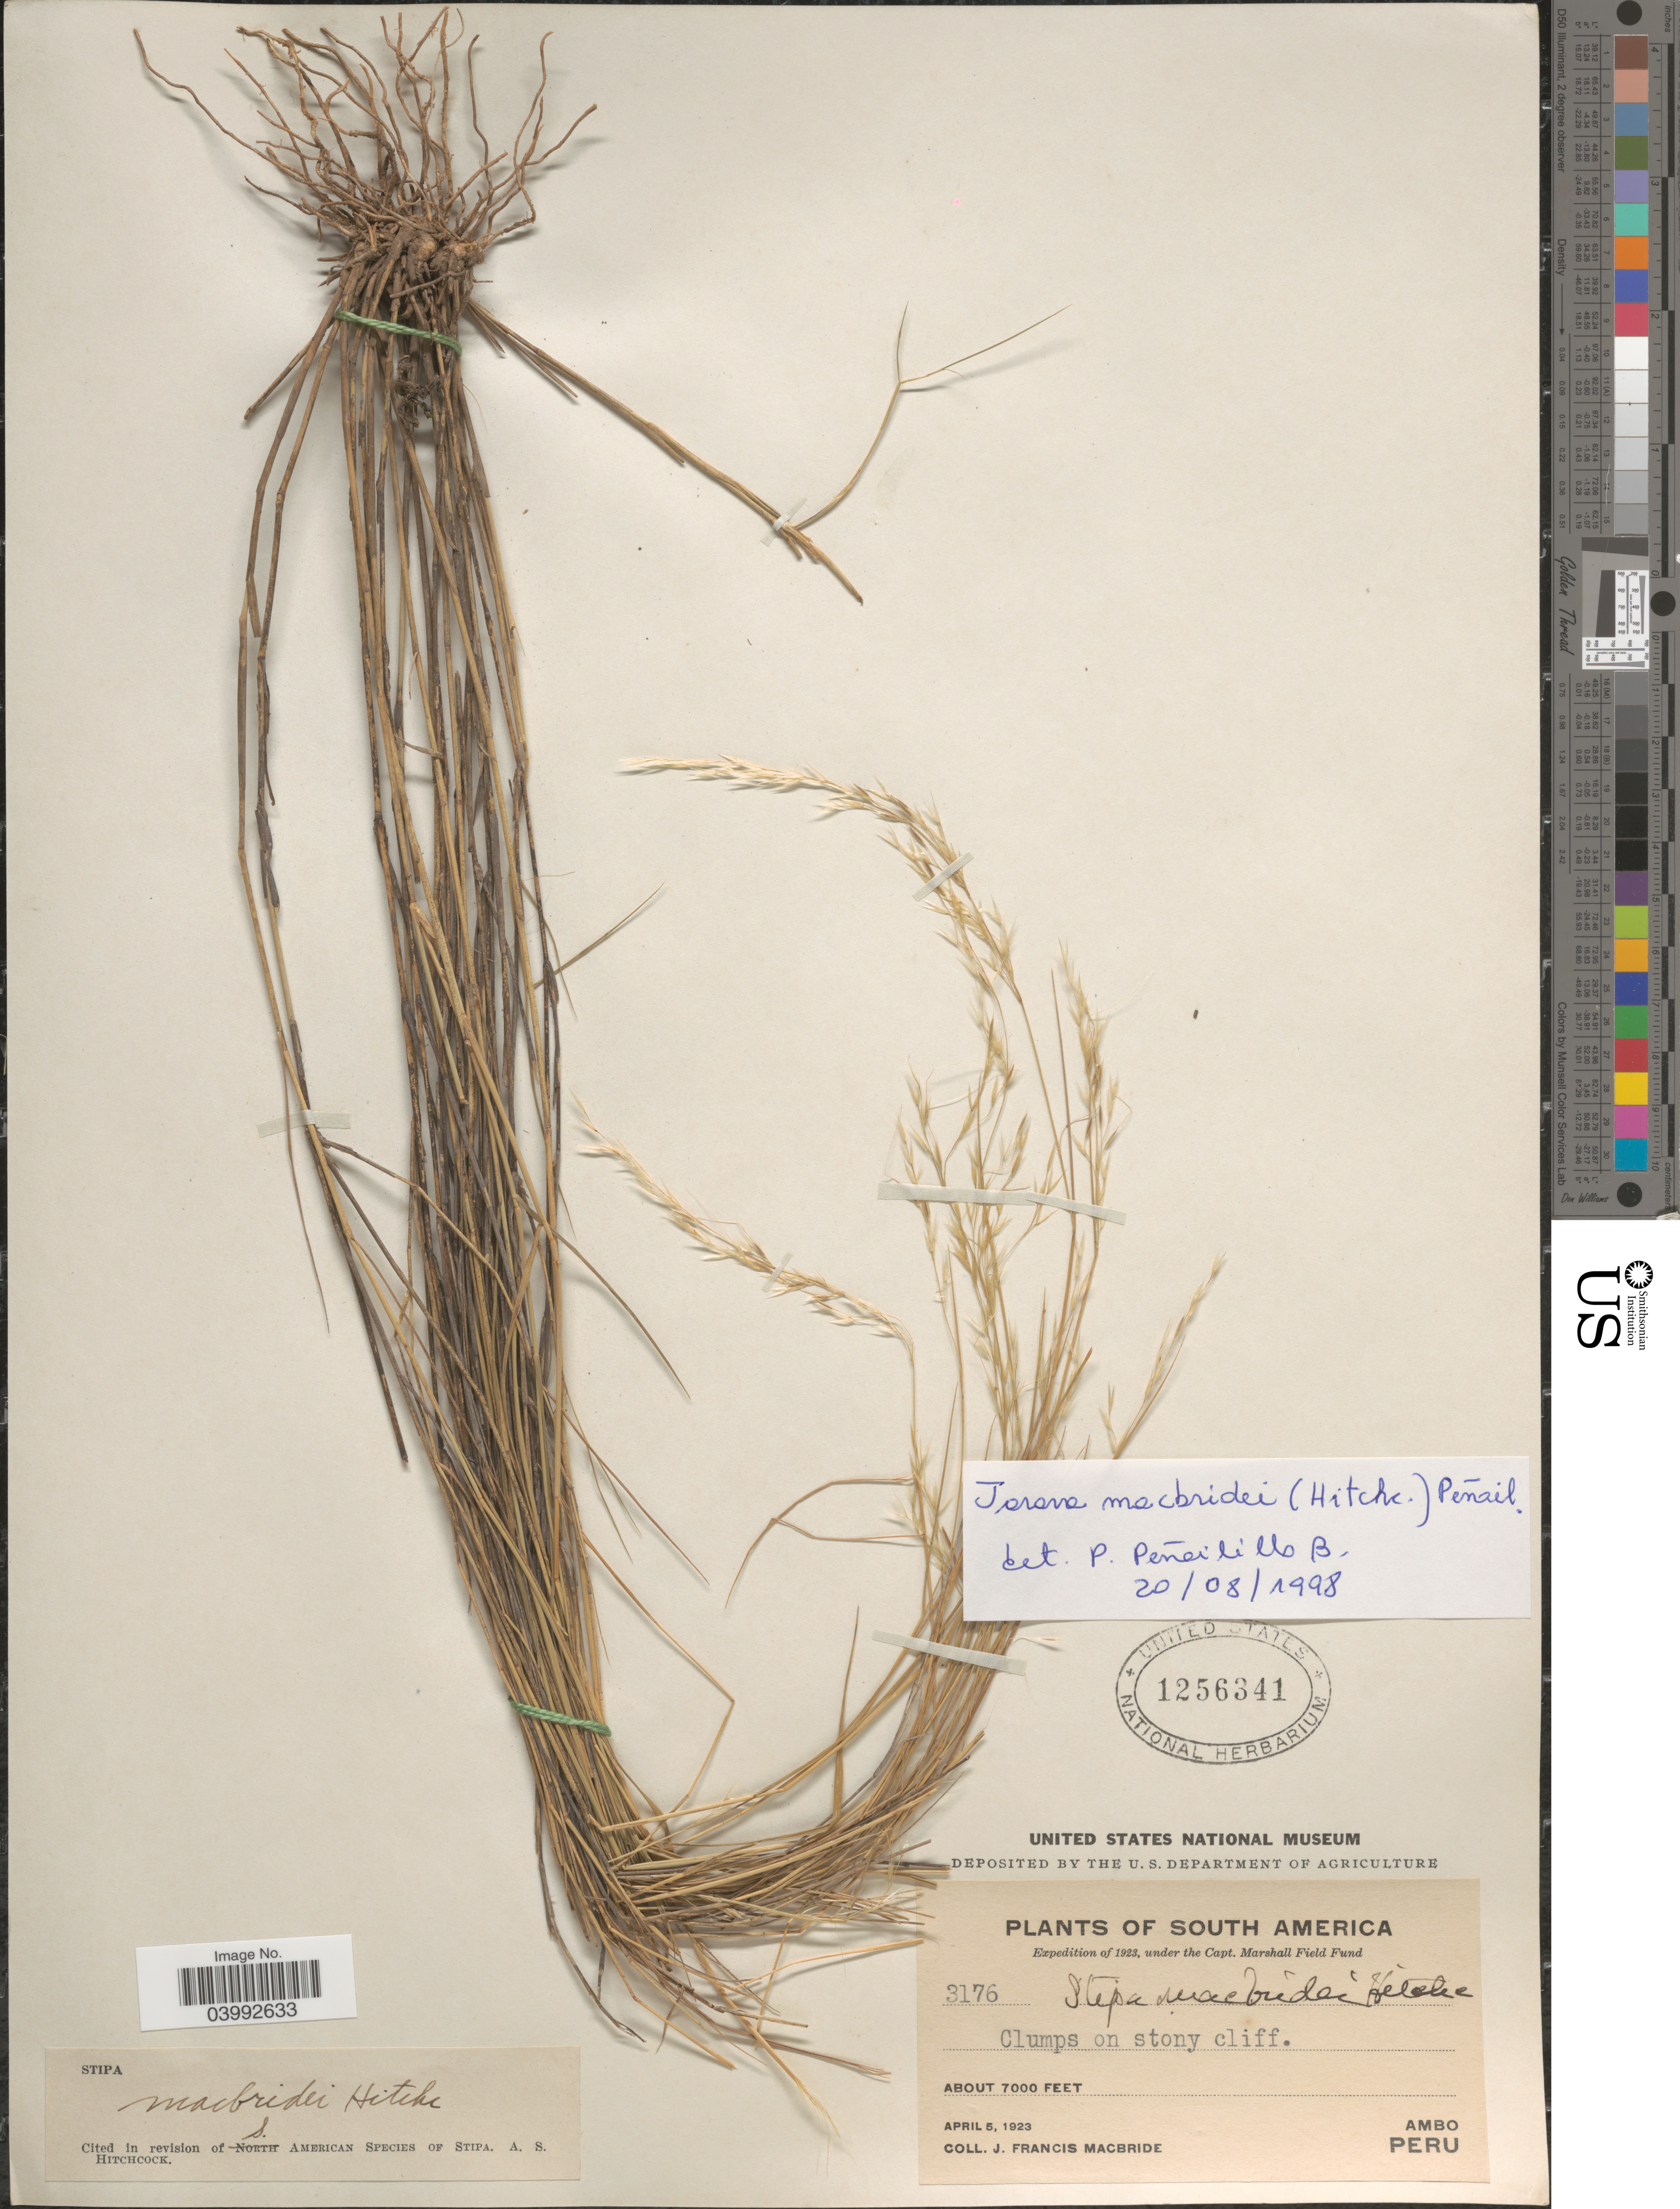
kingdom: Plantae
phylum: Tracheophyta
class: Liliopsida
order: Poales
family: Poaceae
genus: Jarava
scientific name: Jarava macbridei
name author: (Hitchc.) Peñail.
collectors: J. F. Macbride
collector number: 3176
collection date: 1923-04-05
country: Peru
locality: Ambo.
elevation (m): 2134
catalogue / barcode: US 1256341